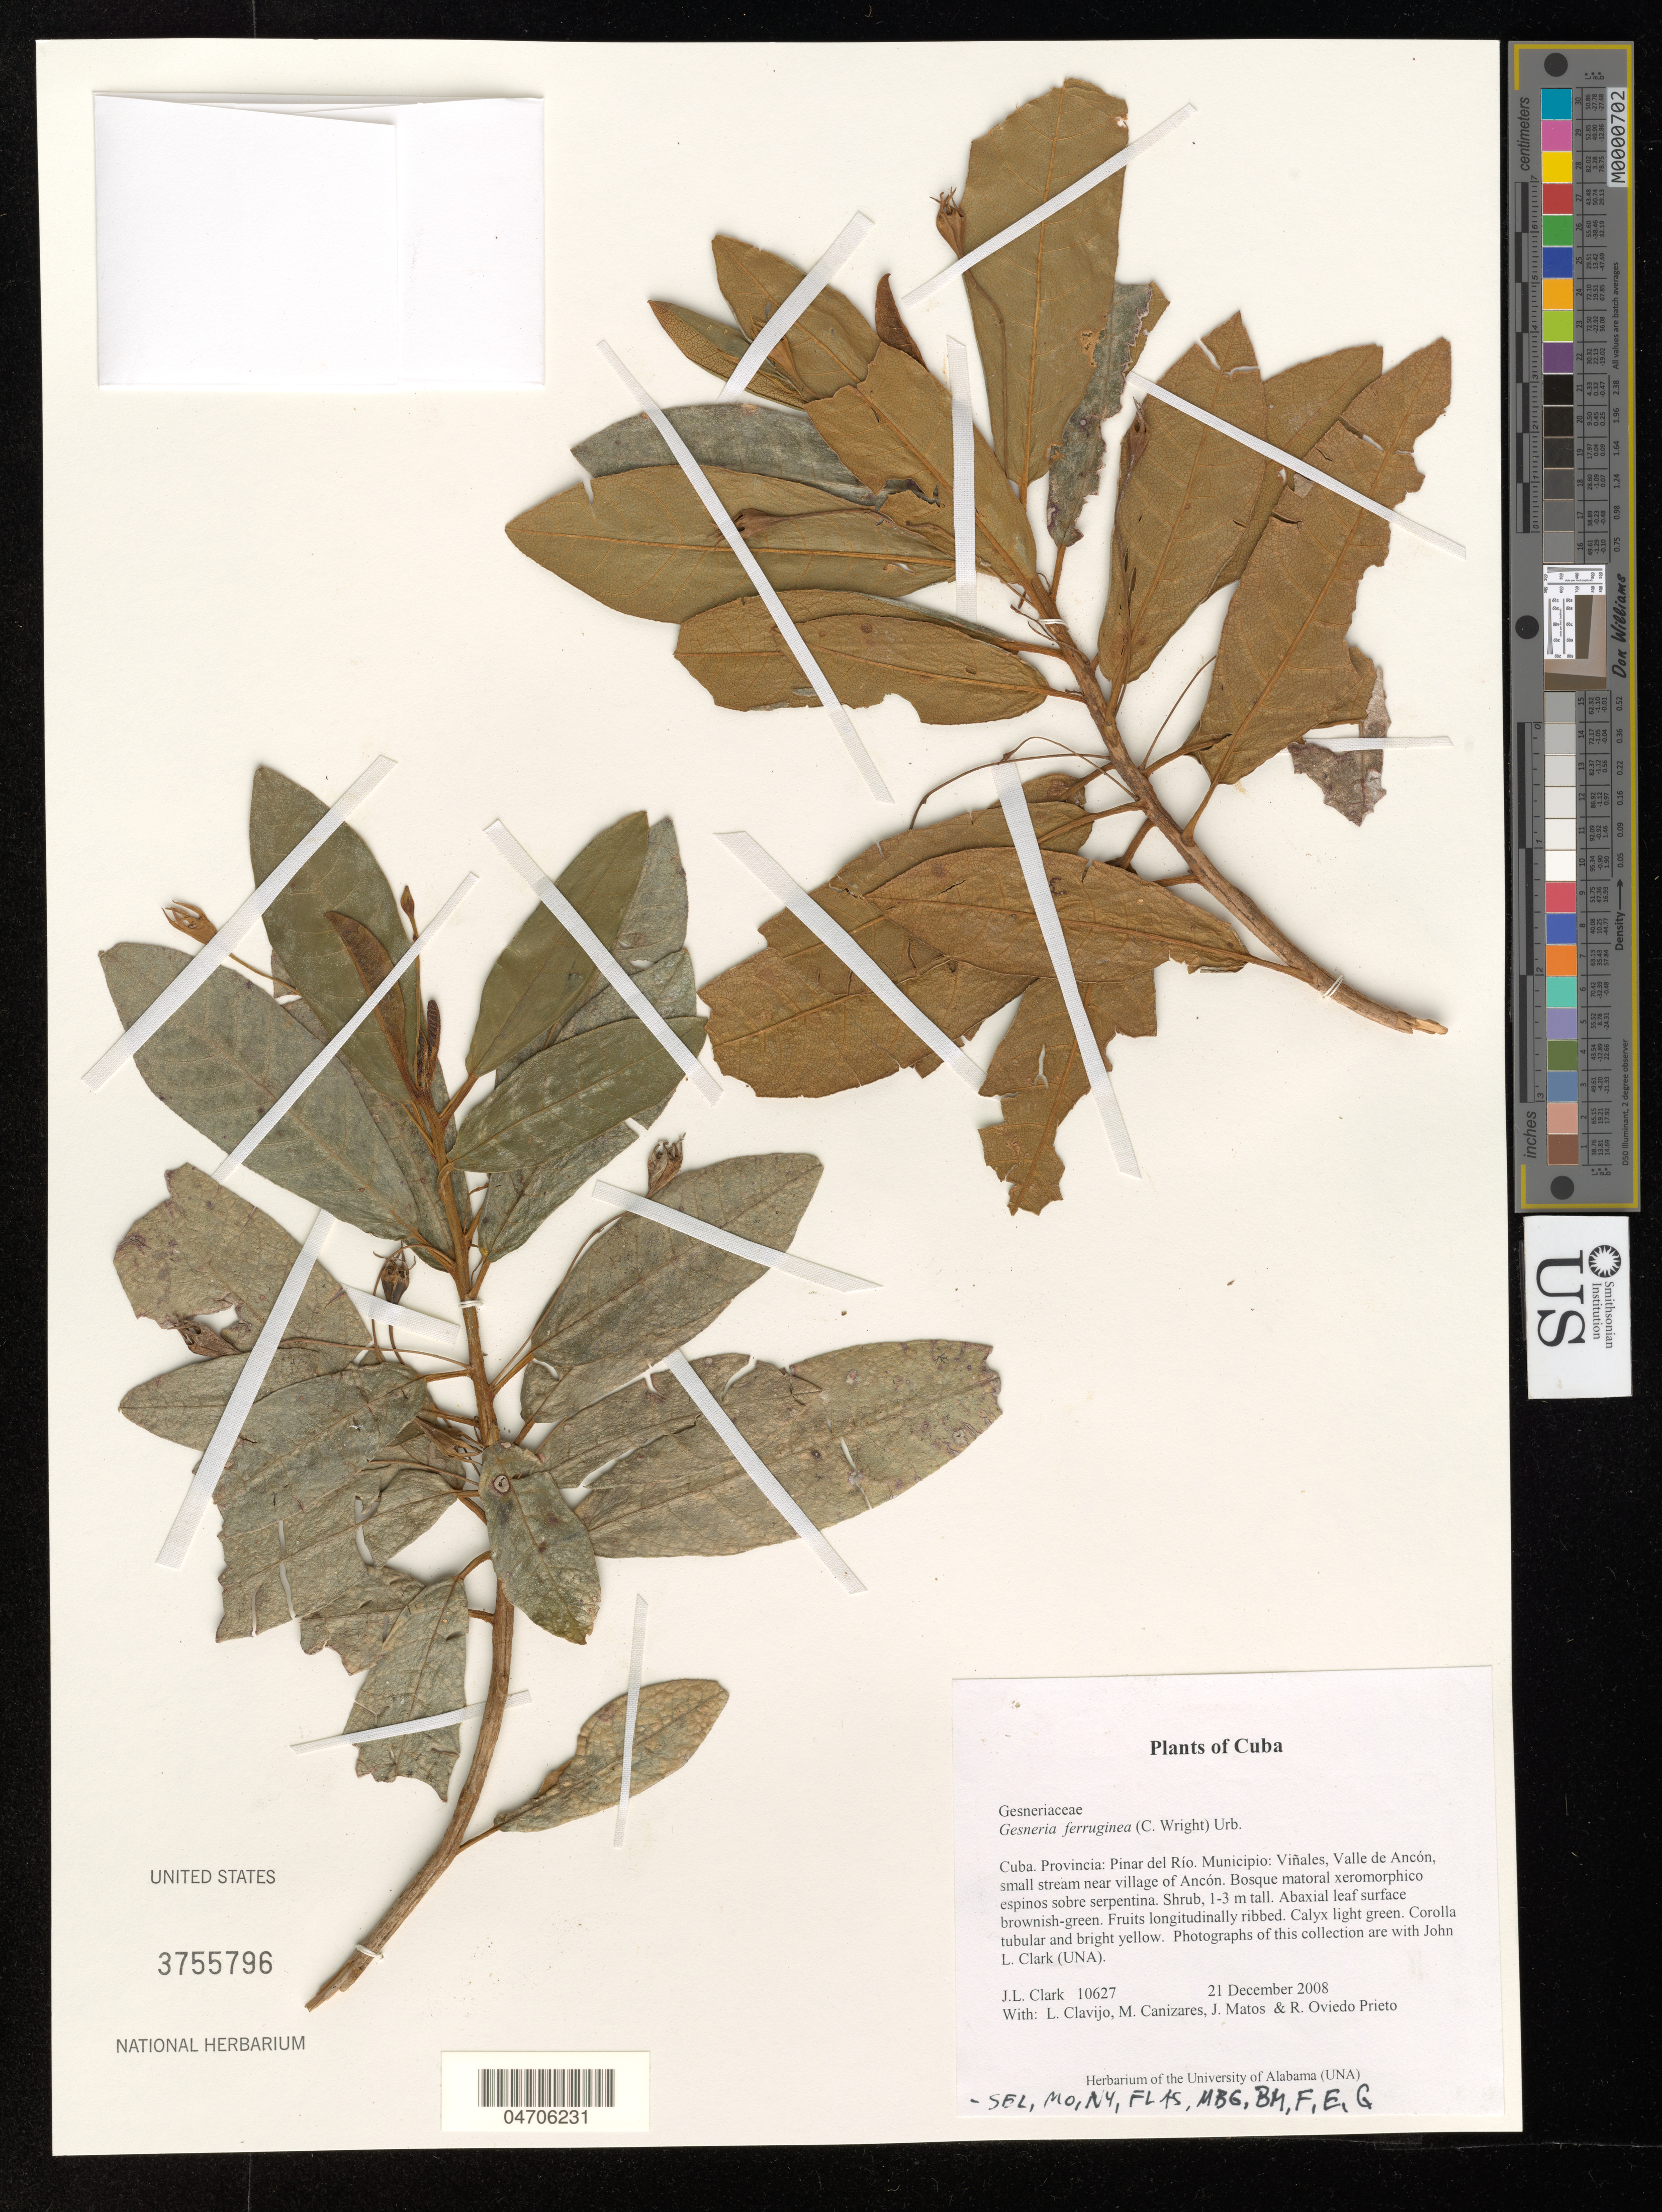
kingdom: Plantae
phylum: Tracheophyta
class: Magnoliopsida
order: Lamiales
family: Gesneriaceae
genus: Gesneria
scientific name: Gesneria ferruginea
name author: (C. Wright in Sauvalle) Urb.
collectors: J. L. Clark, L. Clavijo, M. Canizares, J. Matos & R. Oviedo Prieto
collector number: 10627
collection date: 2008-12-21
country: Cuba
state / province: Pinar del Río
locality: Municipio: Viñales, Valle de Ancón, small stream near village of Ancón.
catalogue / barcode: US 3755796